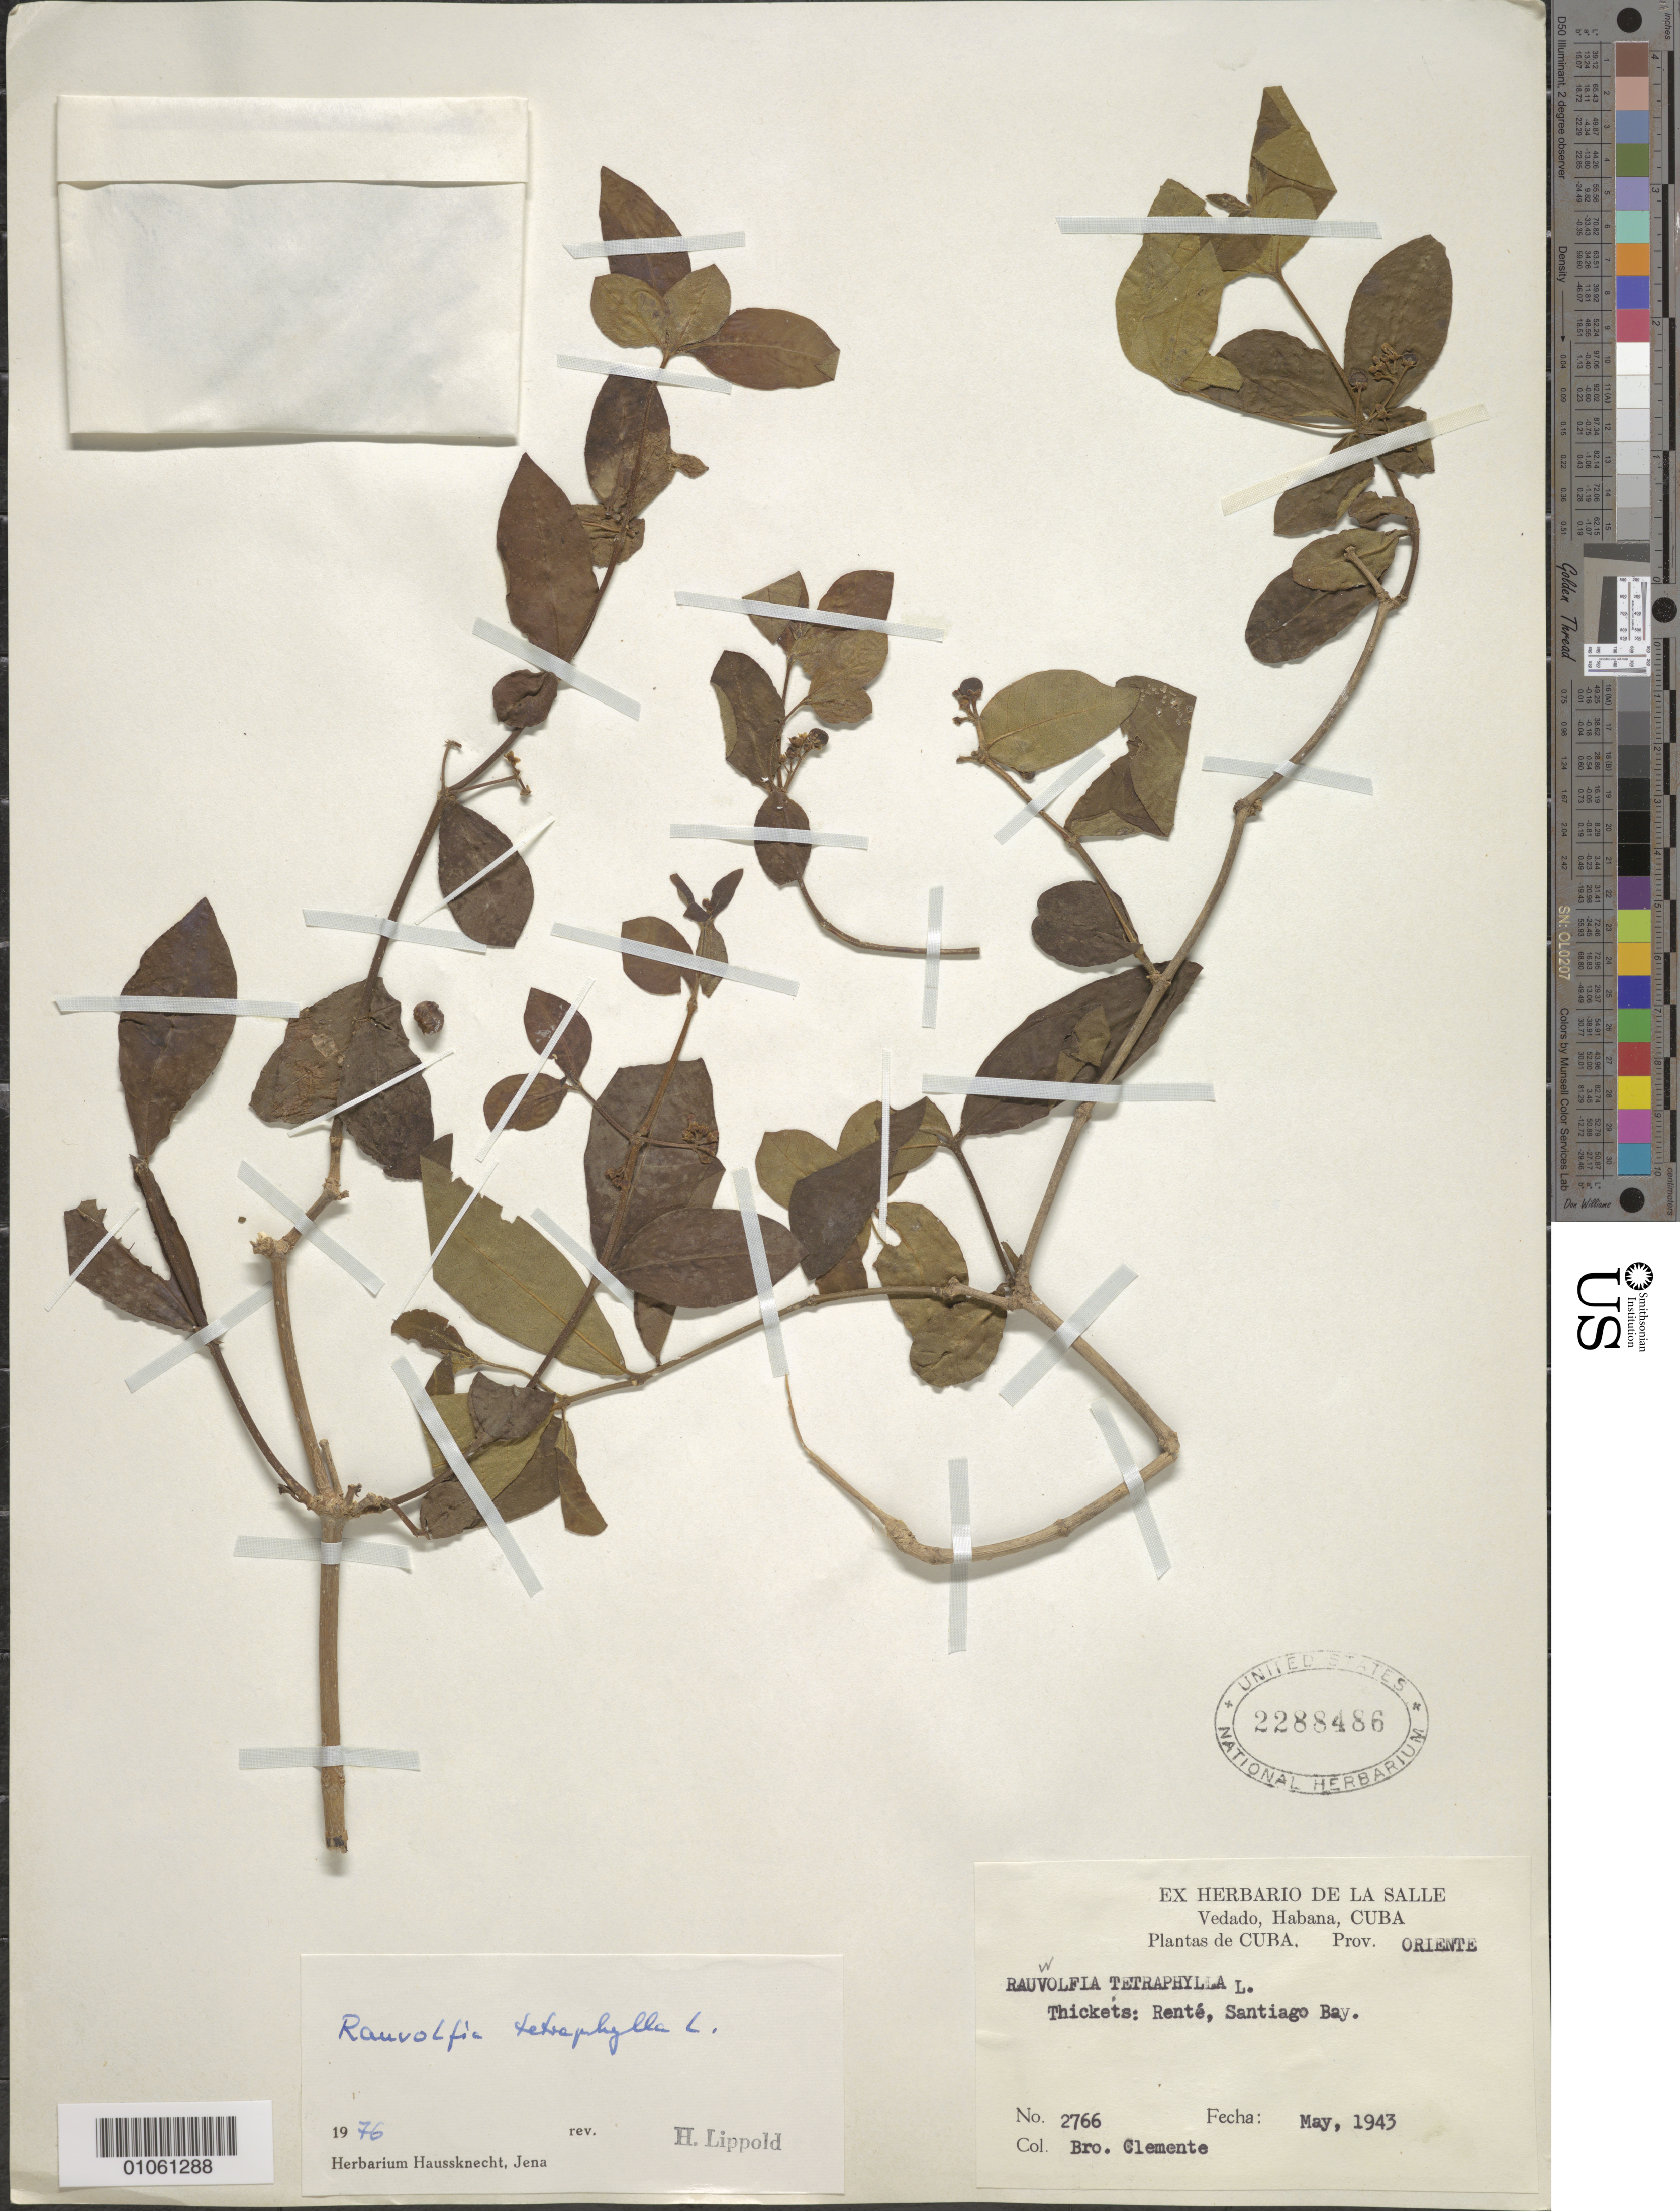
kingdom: Plantae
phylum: Tracheophyta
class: Magnoliopsida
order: Gentianales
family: Apocynaceae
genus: Rauvolfia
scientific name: Rauvolfia tetraphylla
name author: L.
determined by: Lippold, Hans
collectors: Bro. Clemente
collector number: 2766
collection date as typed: May 1943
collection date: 1943-05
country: Cuba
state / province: Santiago de Cuba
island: Cuba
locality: Renté, Santiago Bay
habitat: Thickets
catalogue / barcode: US 2288486